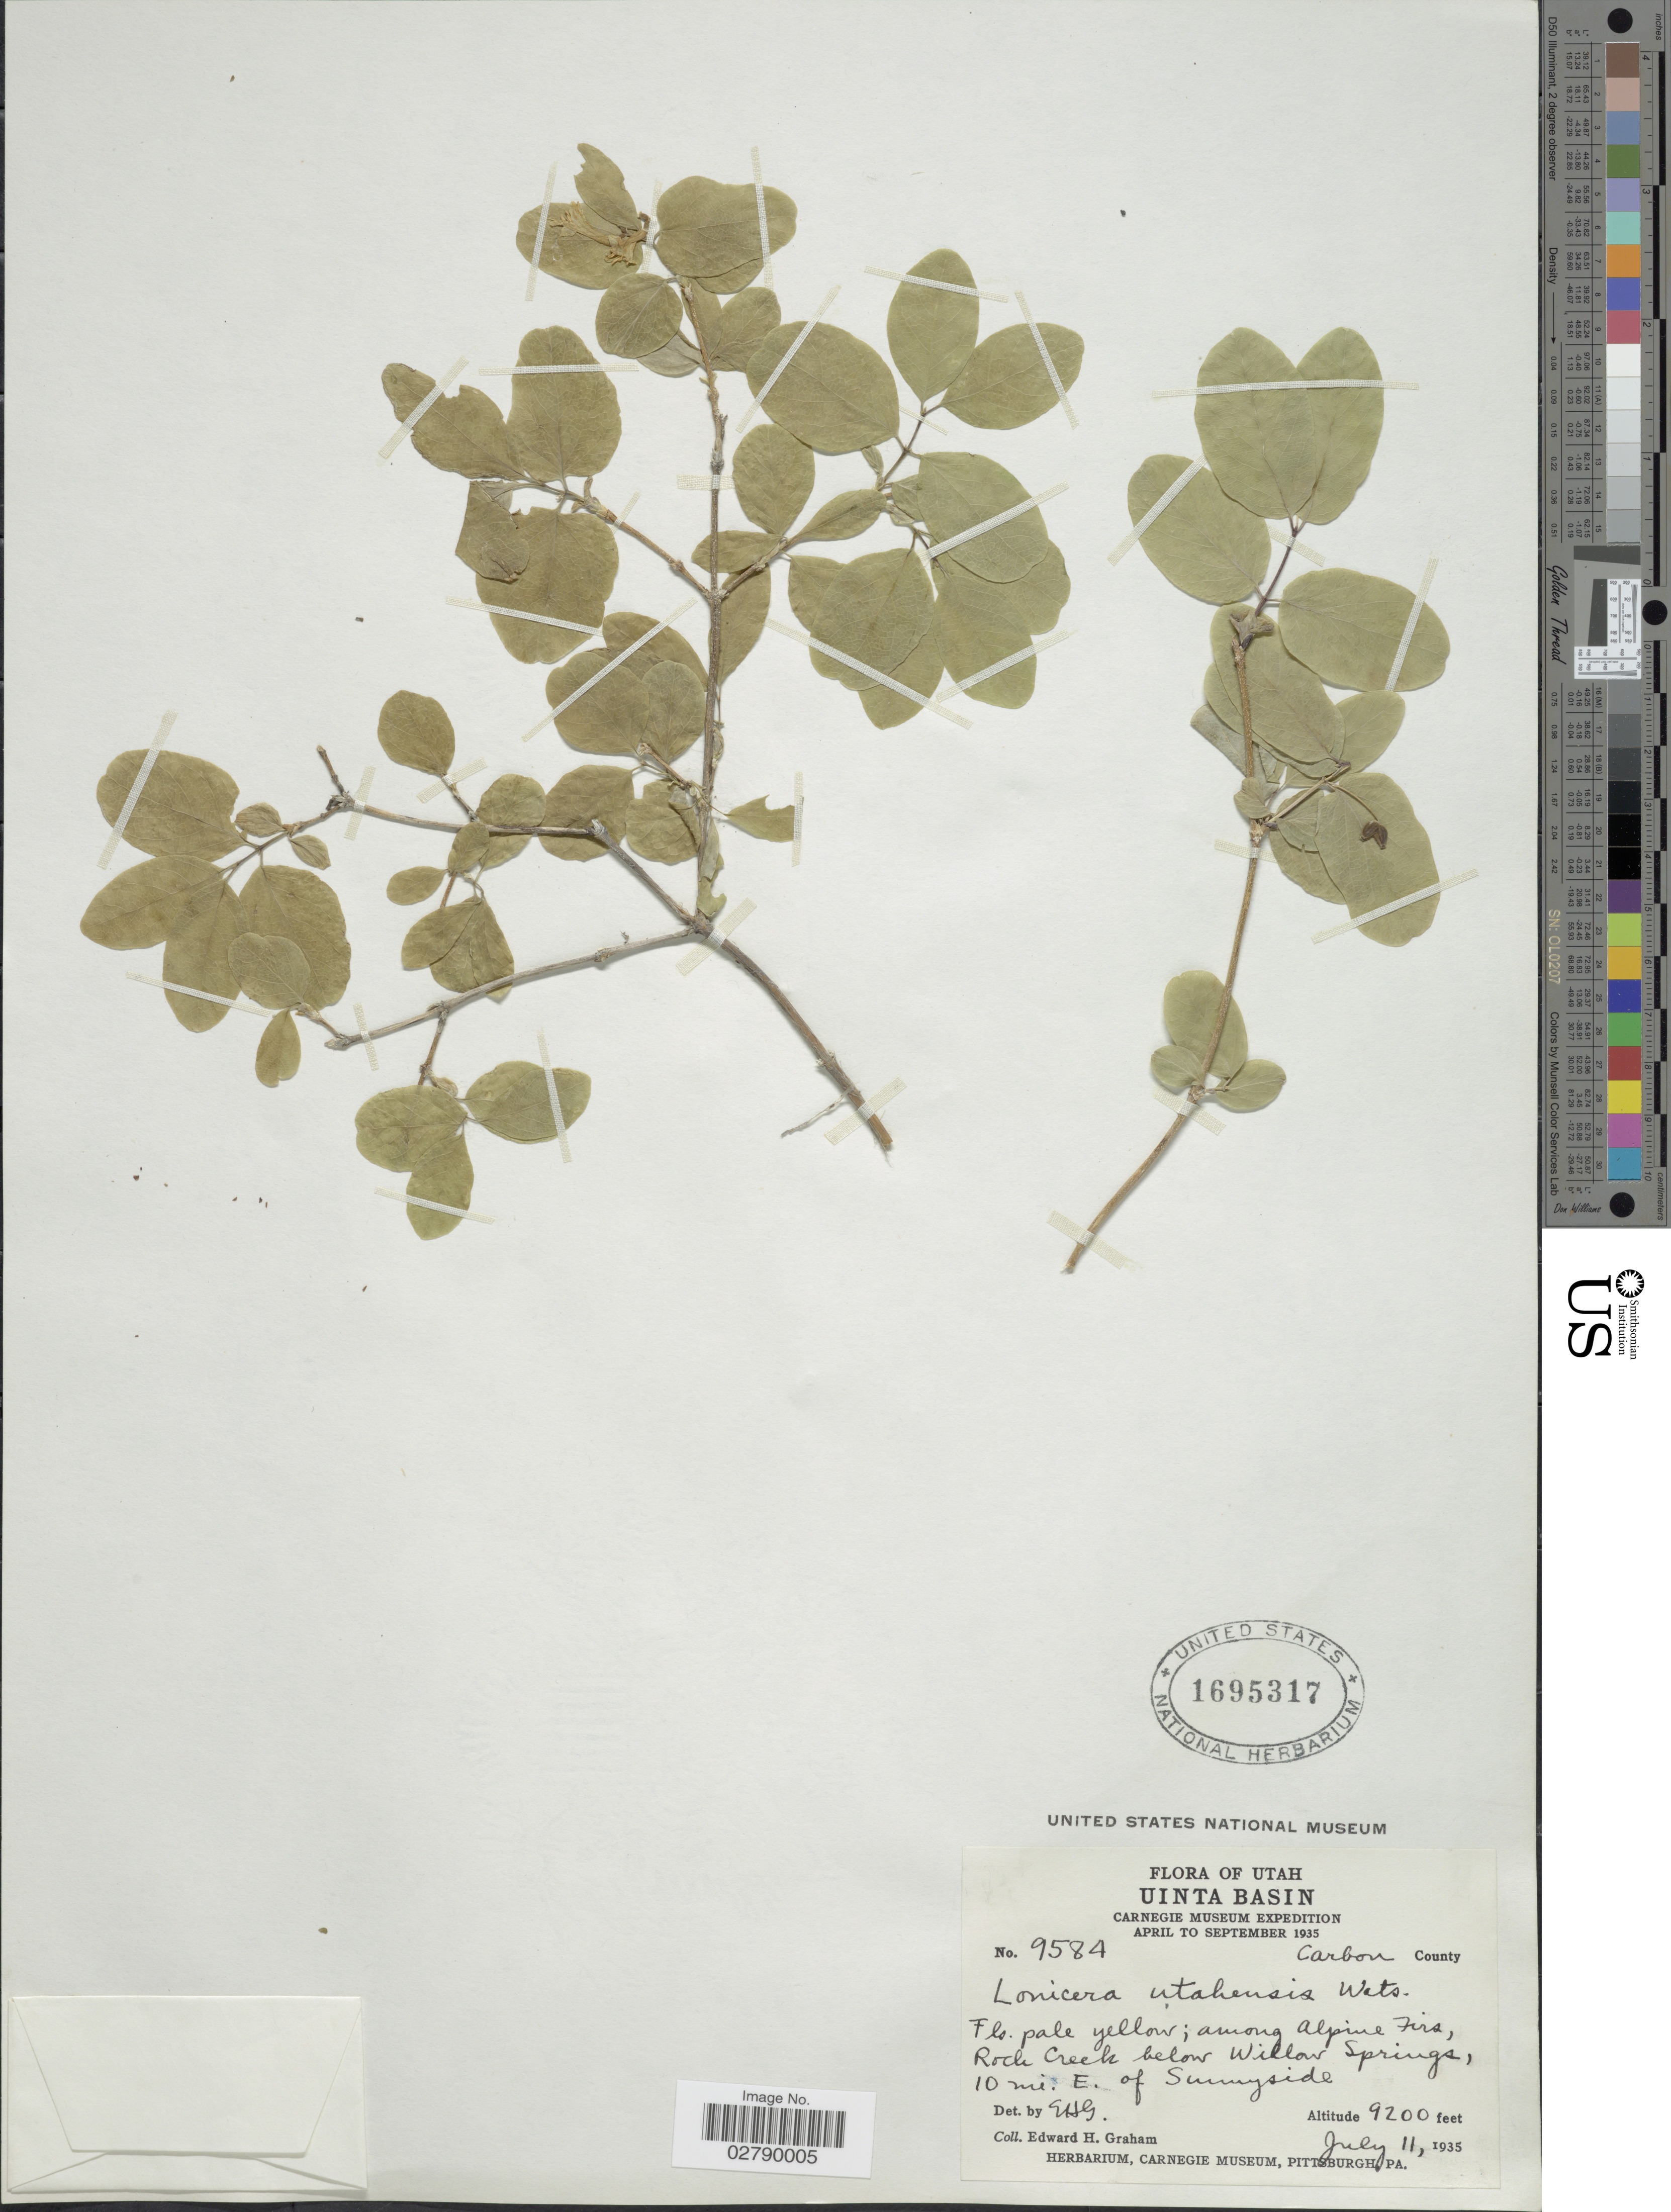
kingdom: Plantae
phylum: Tracheophyta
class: Magnoliopsida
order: Dipsacales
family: Caprifoliaceae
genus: Lonicera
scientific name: Lonicera utahensis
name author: S. Watson in C. King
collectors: E. H. Graham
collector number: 9584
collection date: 1935-07-11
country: United States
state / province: Utah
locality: Uinta Basin. Carbon County. Among Alpine Firs, Rock Creek below Willow Springs, 10 mi. E. of Sunnyside.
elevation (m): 2804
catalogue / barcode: US 1695317